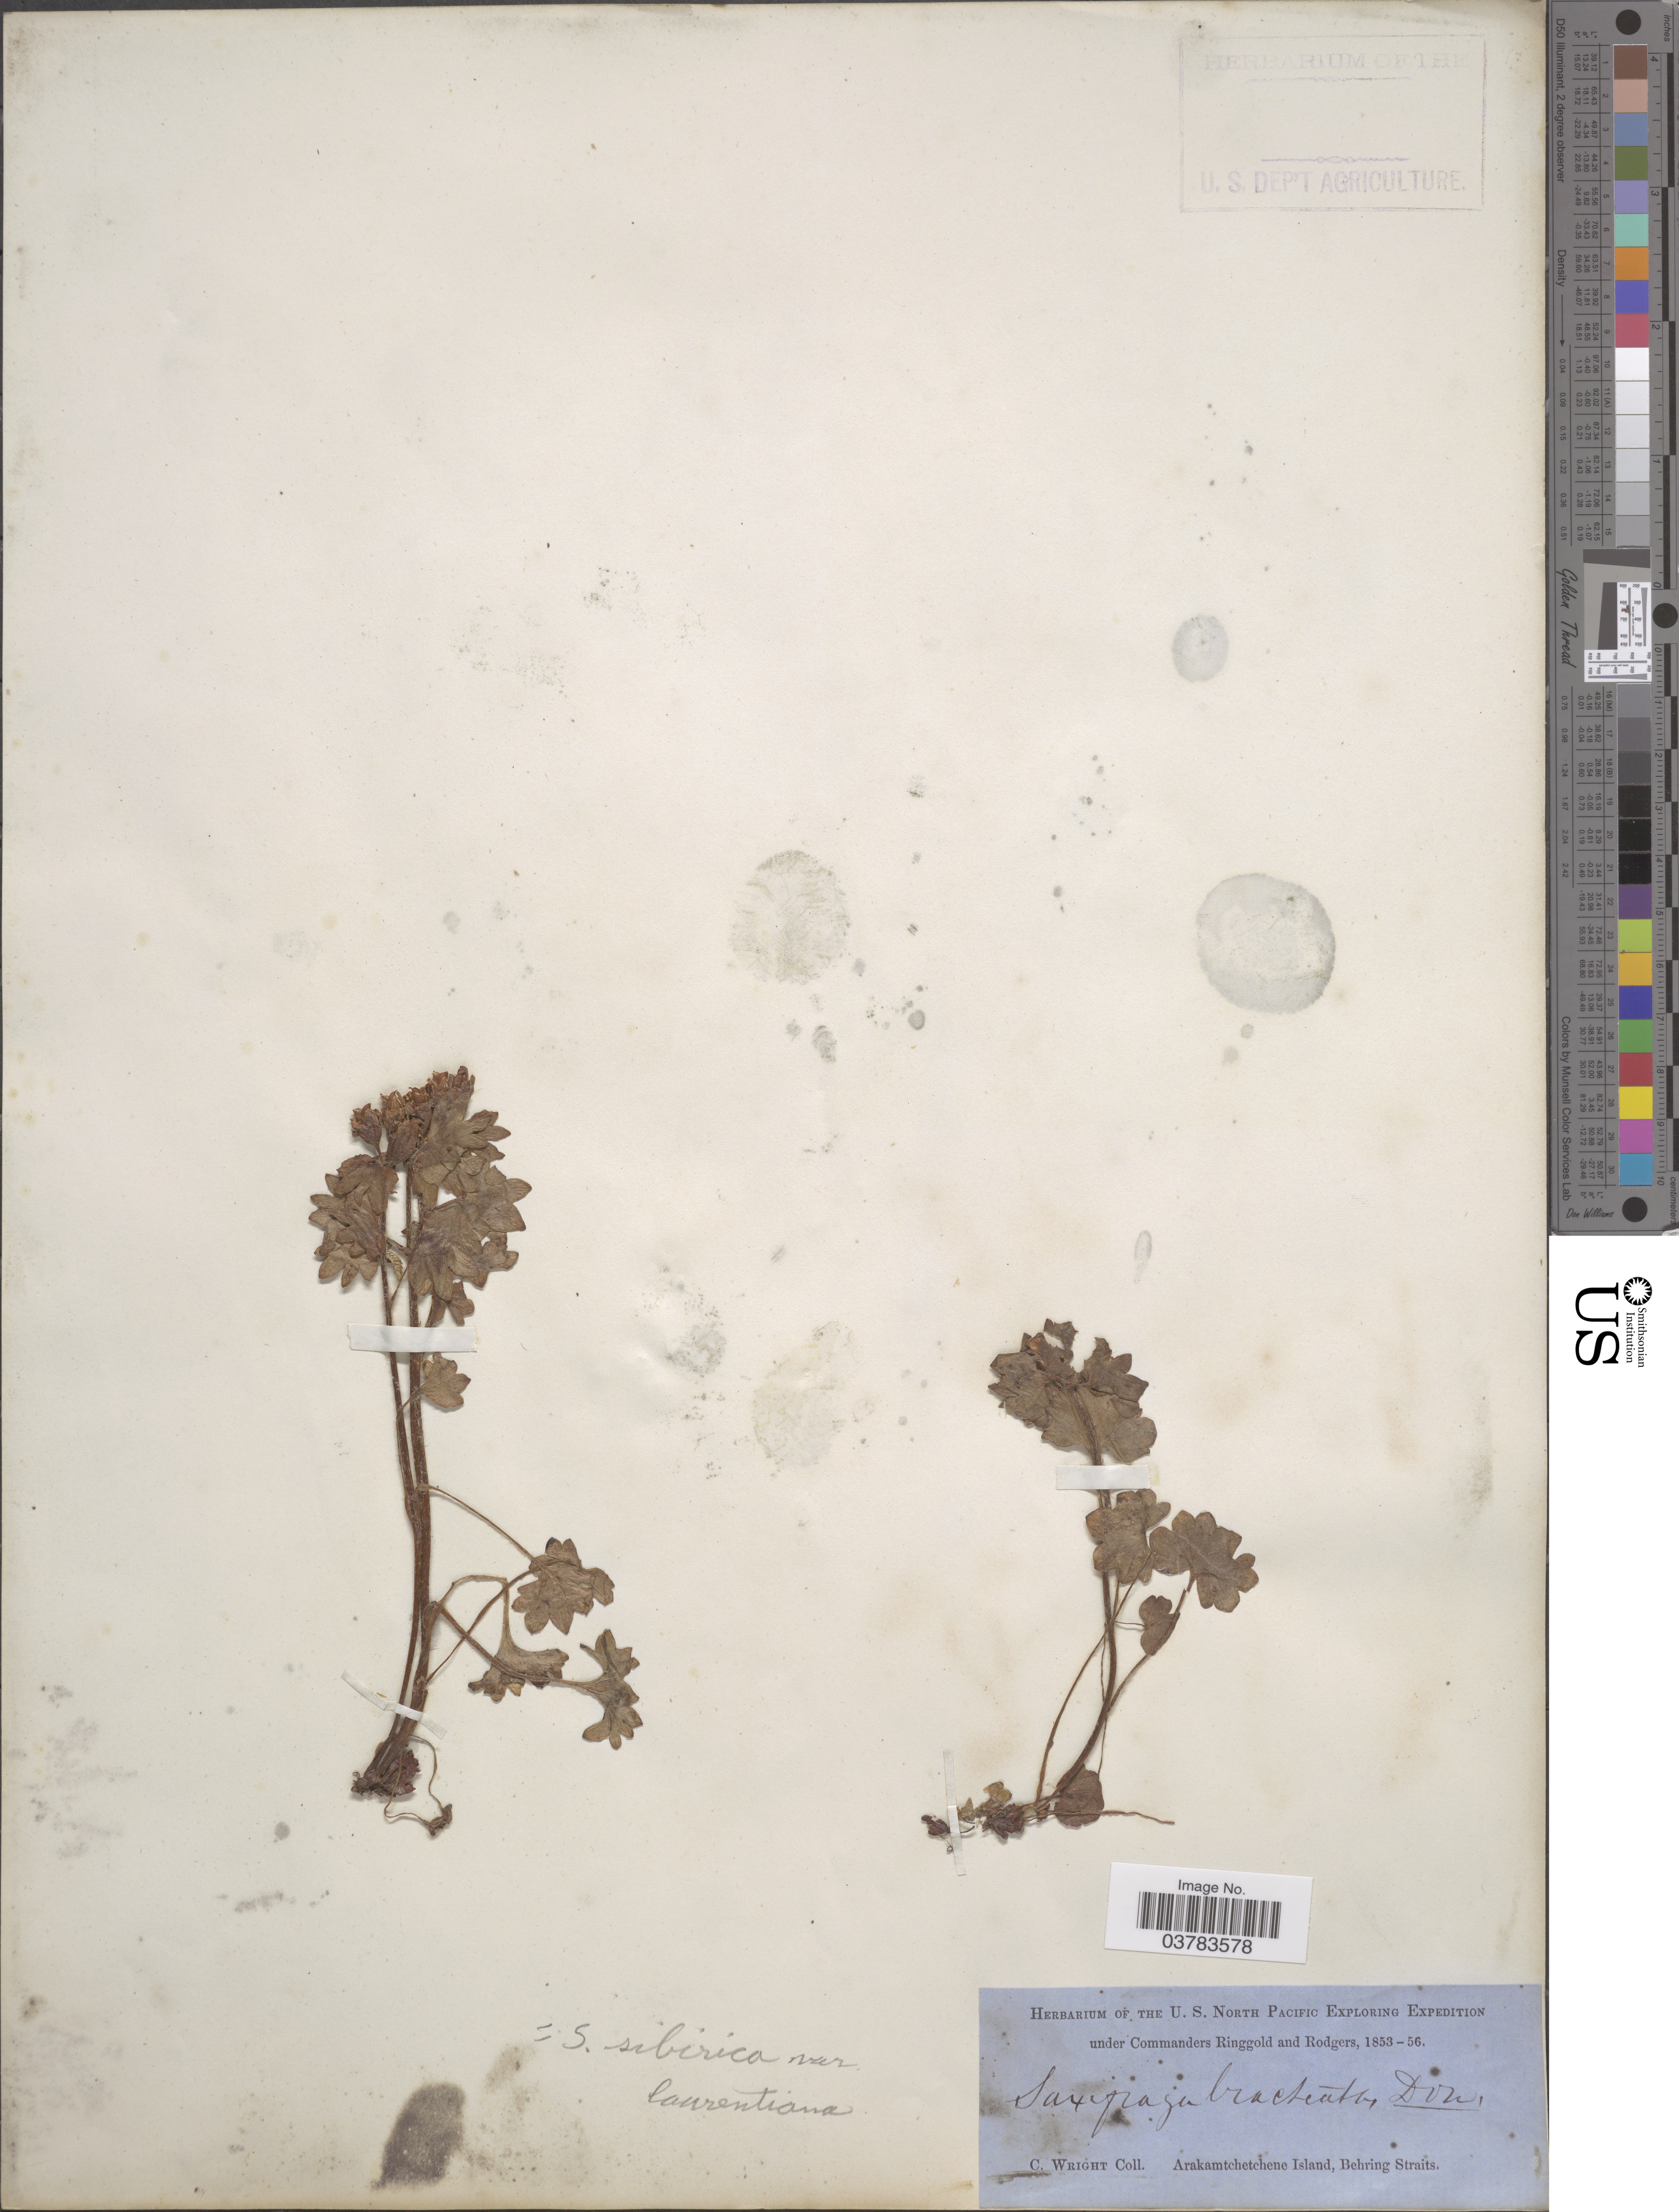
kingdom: Plantae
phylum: Tracheophyta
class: Magnoliopsida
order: Saxifragales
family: Saxifragaceae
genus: Saxifraga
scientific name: Saxifraga sibirica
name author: L.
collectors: C. Wright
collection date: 1853/1856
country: Russian Federation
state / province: Chukotka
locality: The U.S. North Pacific Exploring Expedition under Commanders Ringgold and Rodgers, 1853-56. Arakamtchetchene Island, Behring Straits.